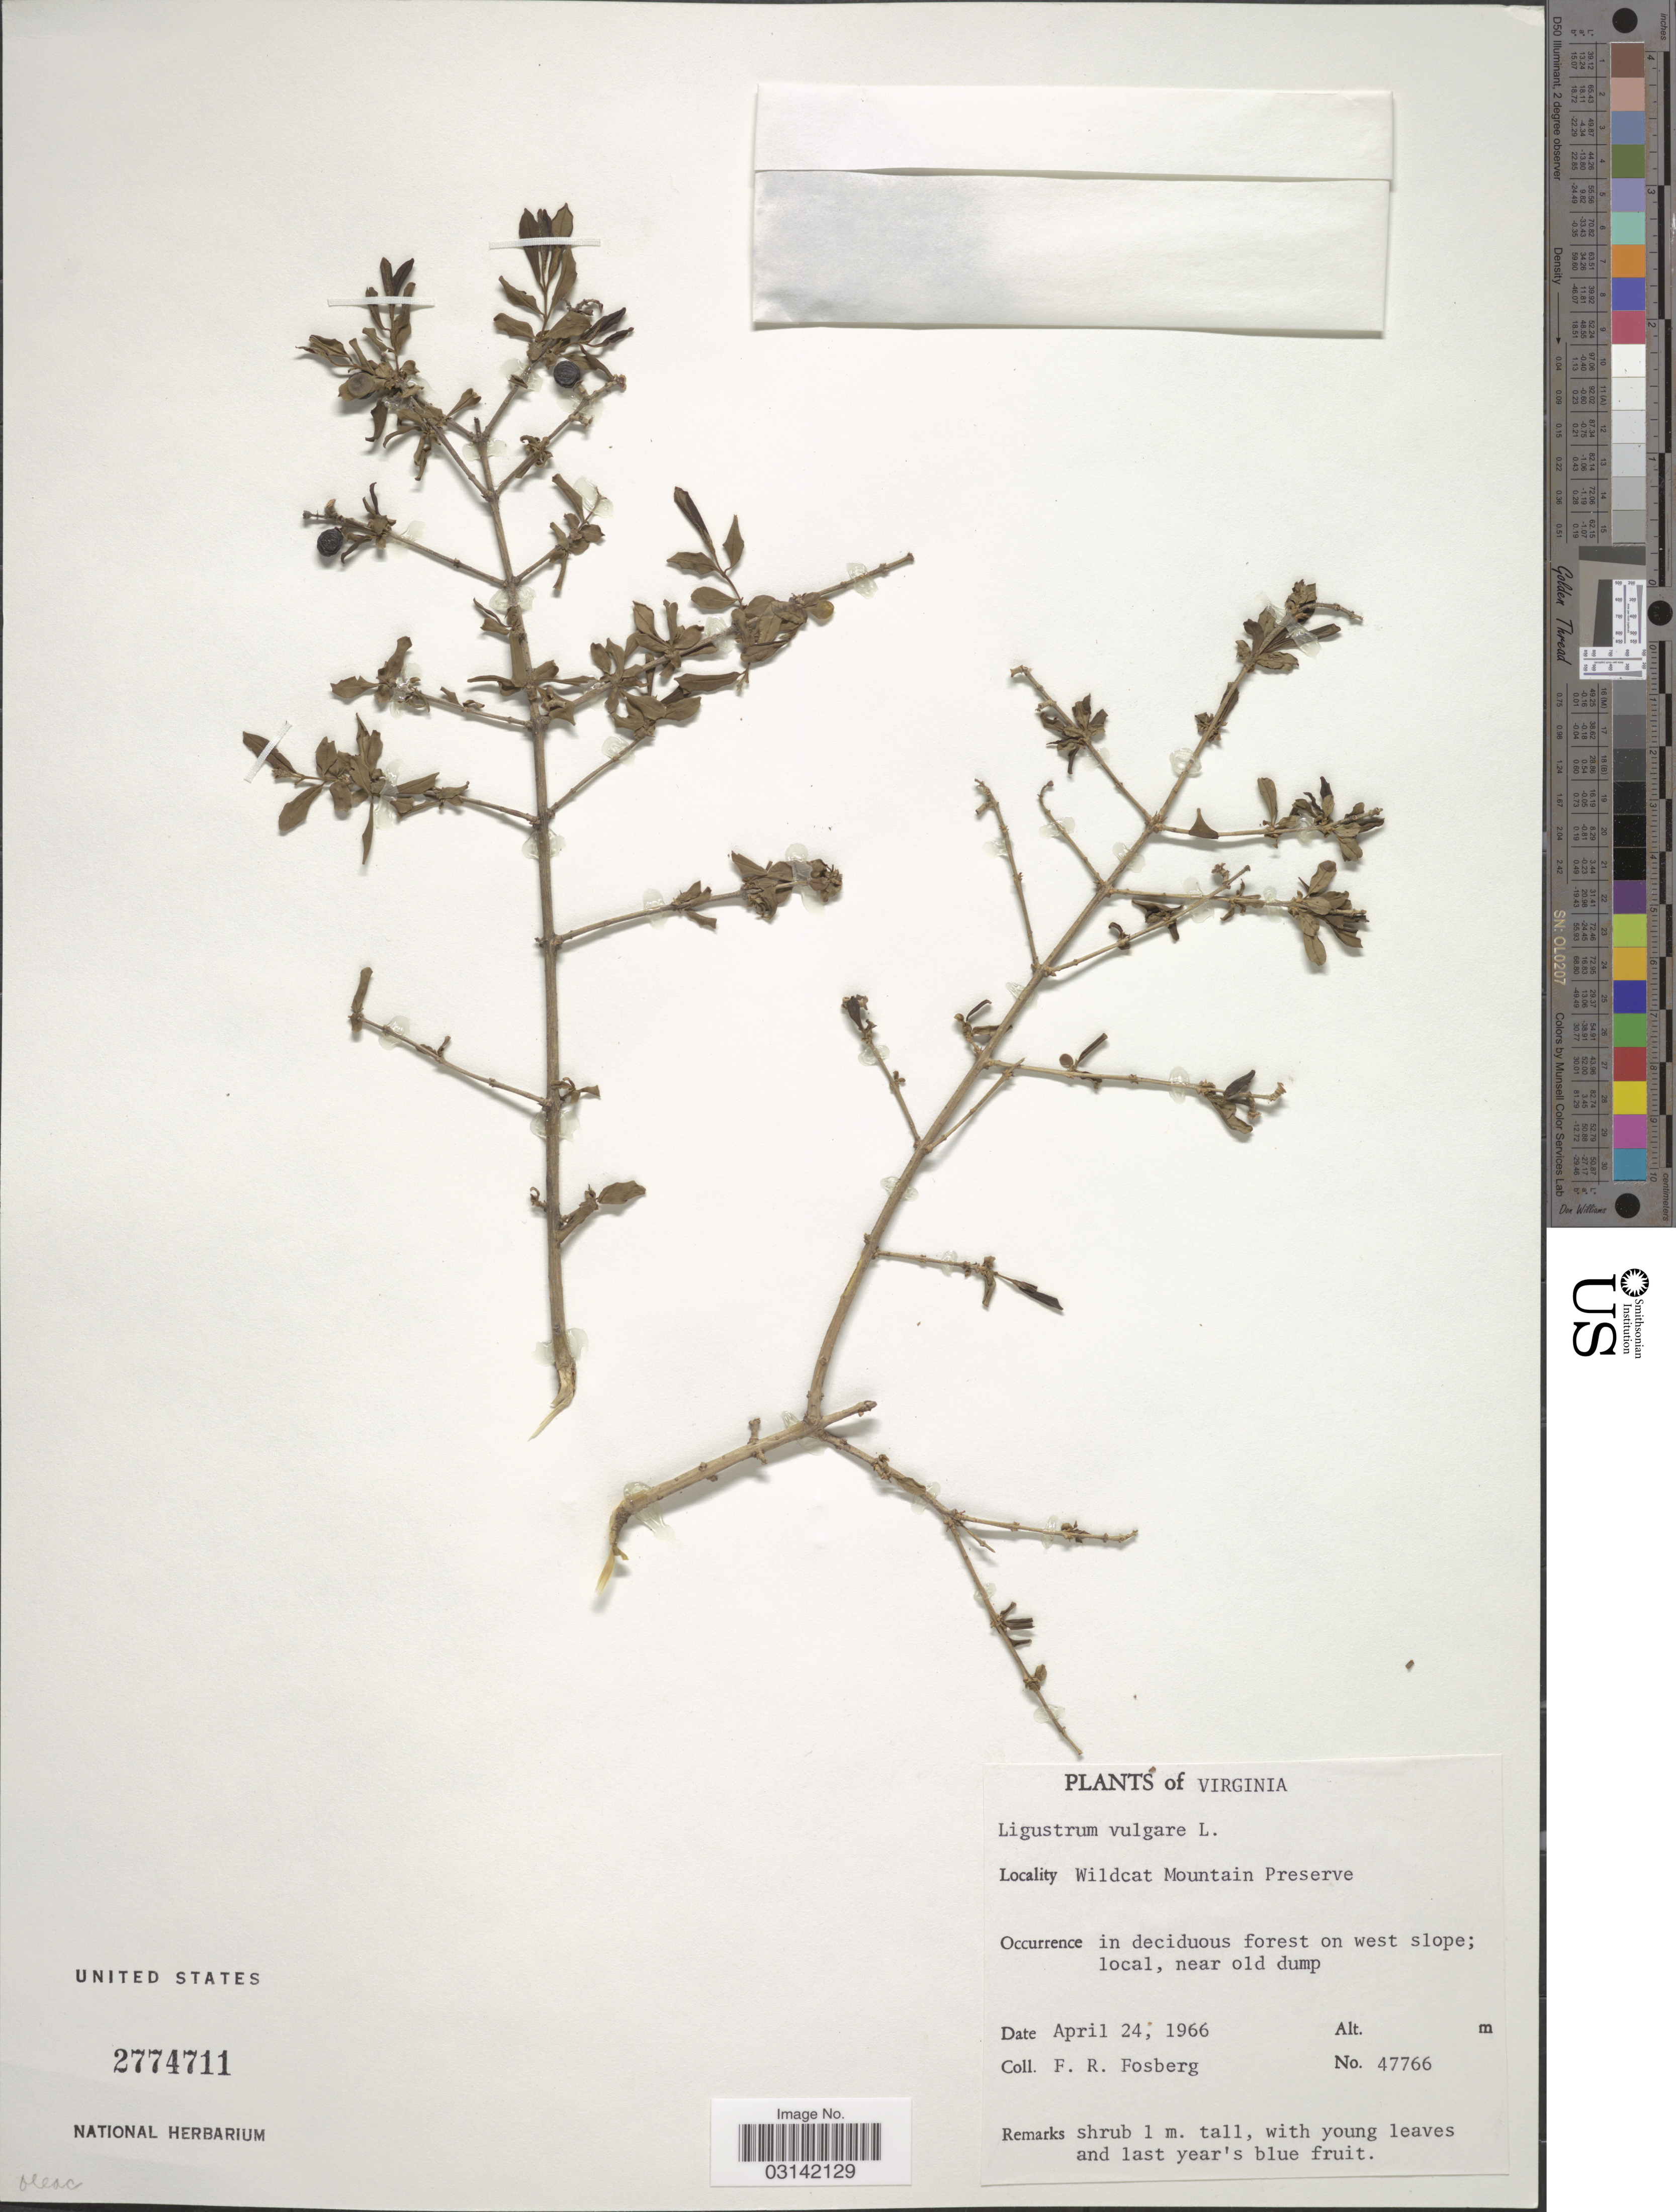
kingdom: Plantae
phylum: Tracheophyta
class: Magnoliopsida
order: Lamiales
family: Oleaceae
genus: Ligustrum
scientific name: Ligustrum vulgare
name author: L.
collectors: F. R. Fosberg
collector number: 47766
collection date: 1966-04-24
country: United States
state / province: Virginia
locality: Wildcat Mountain Preserve.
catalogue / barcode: US 2774711